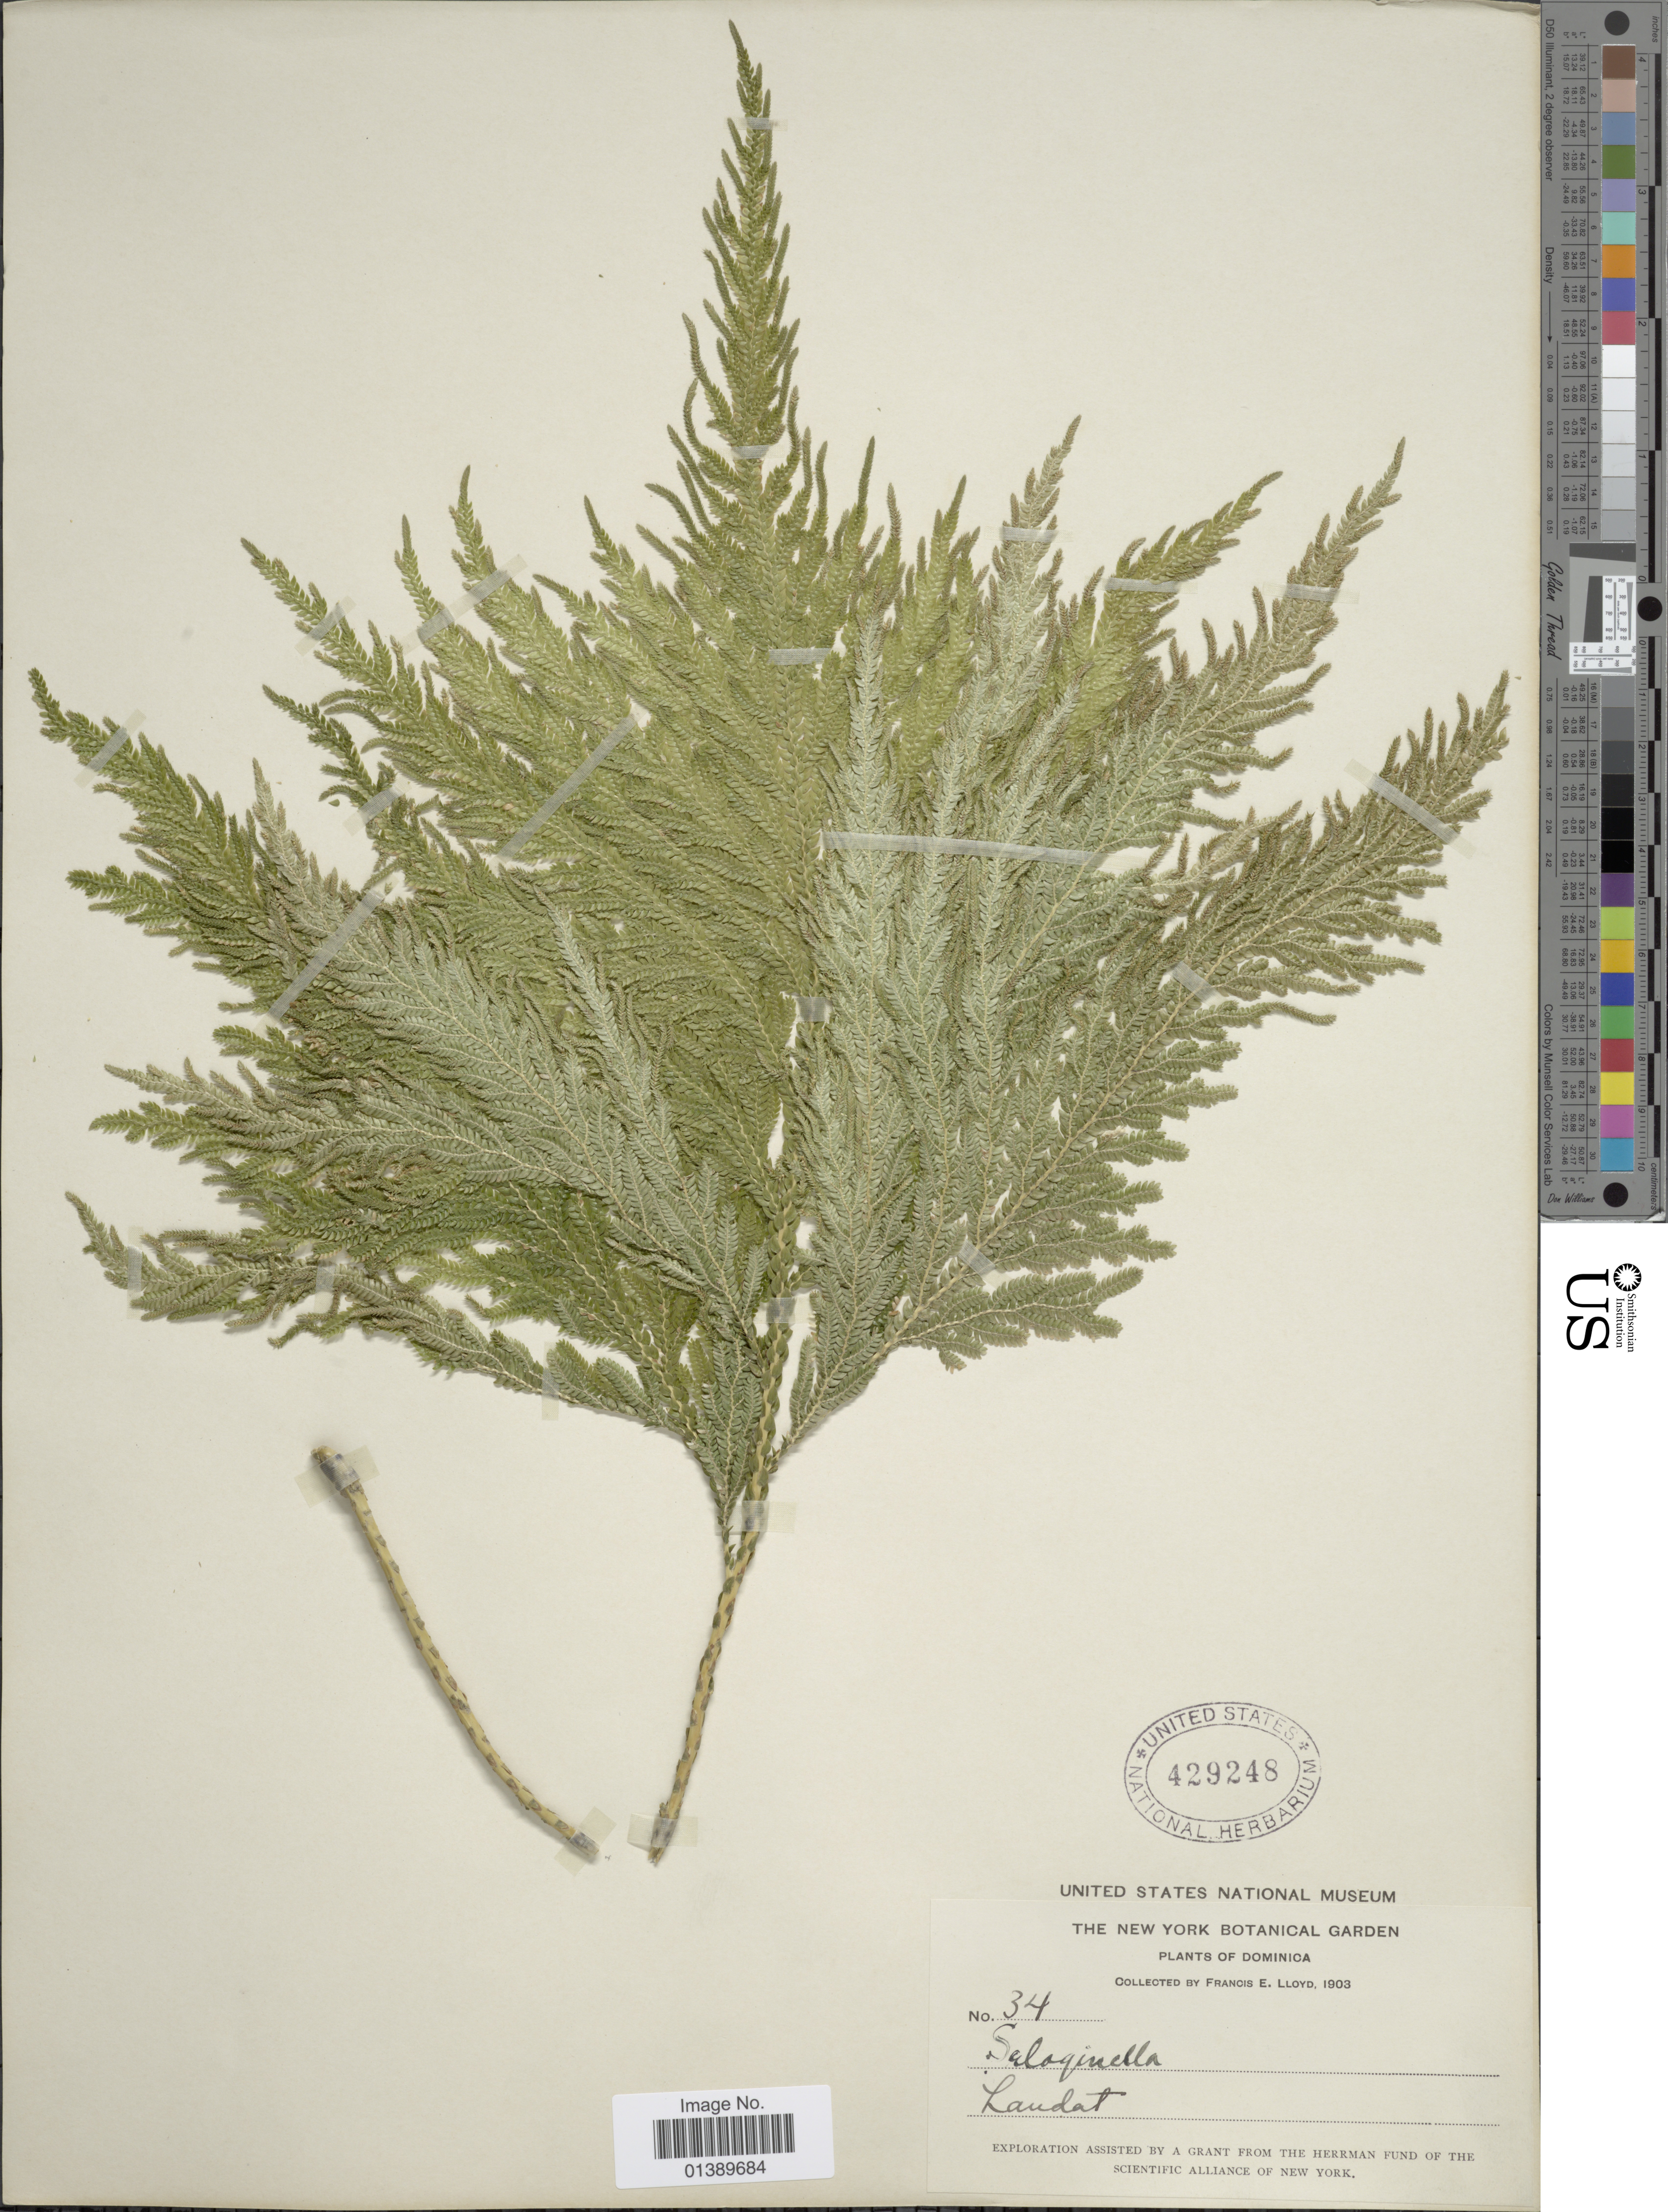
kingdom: Plantae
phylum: Tracheophyta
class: Lycopodiopsida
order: Selaginellales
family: Selaginellaceae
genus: Selaginella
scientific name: Selaginella flabellata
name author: L.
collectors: E. Lloyd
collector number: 34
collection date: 1903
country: Dominica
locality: Laudat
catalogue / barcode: US 429248